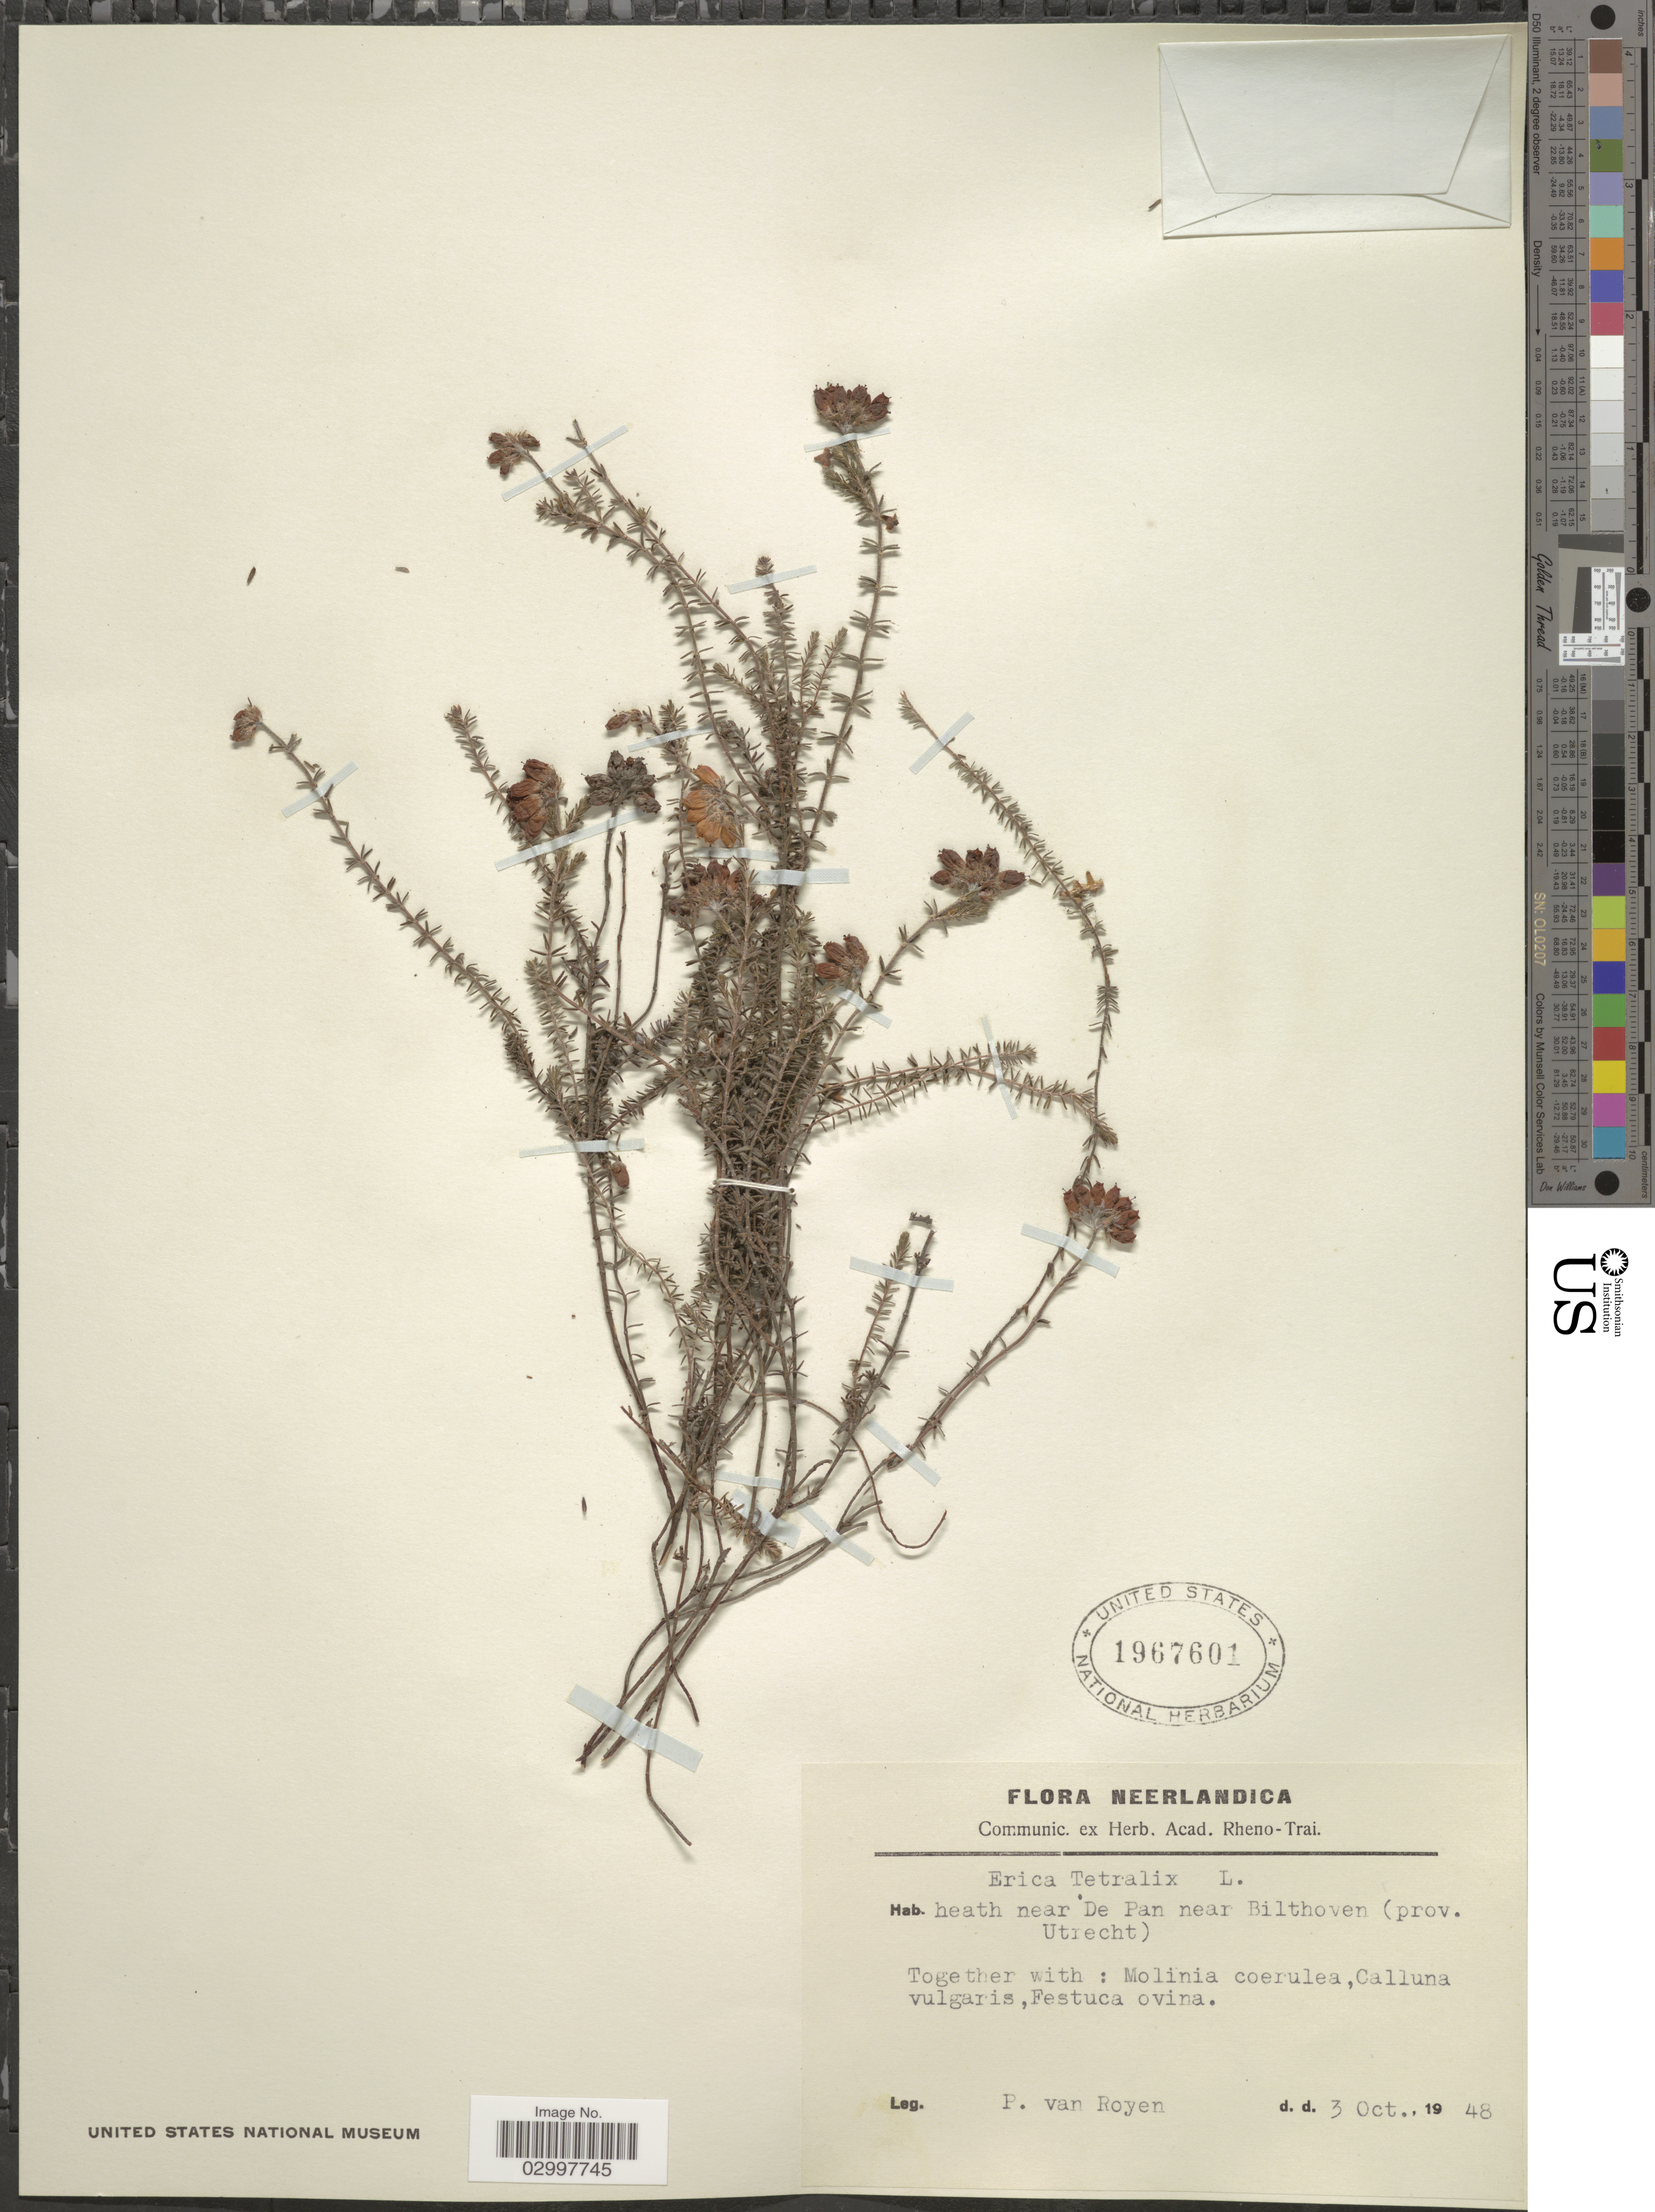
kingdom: Plantae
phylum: Tracheophyta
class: Magnoliopsida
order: Ericales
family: Ericaceae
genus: Erica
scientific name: Erica tetralix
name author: L.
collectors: P. van Royan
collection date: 1948-10-03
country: Netherlands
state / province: Utrecht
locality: Heath near De Pan near Bilthoven.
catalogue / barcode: US 1967601